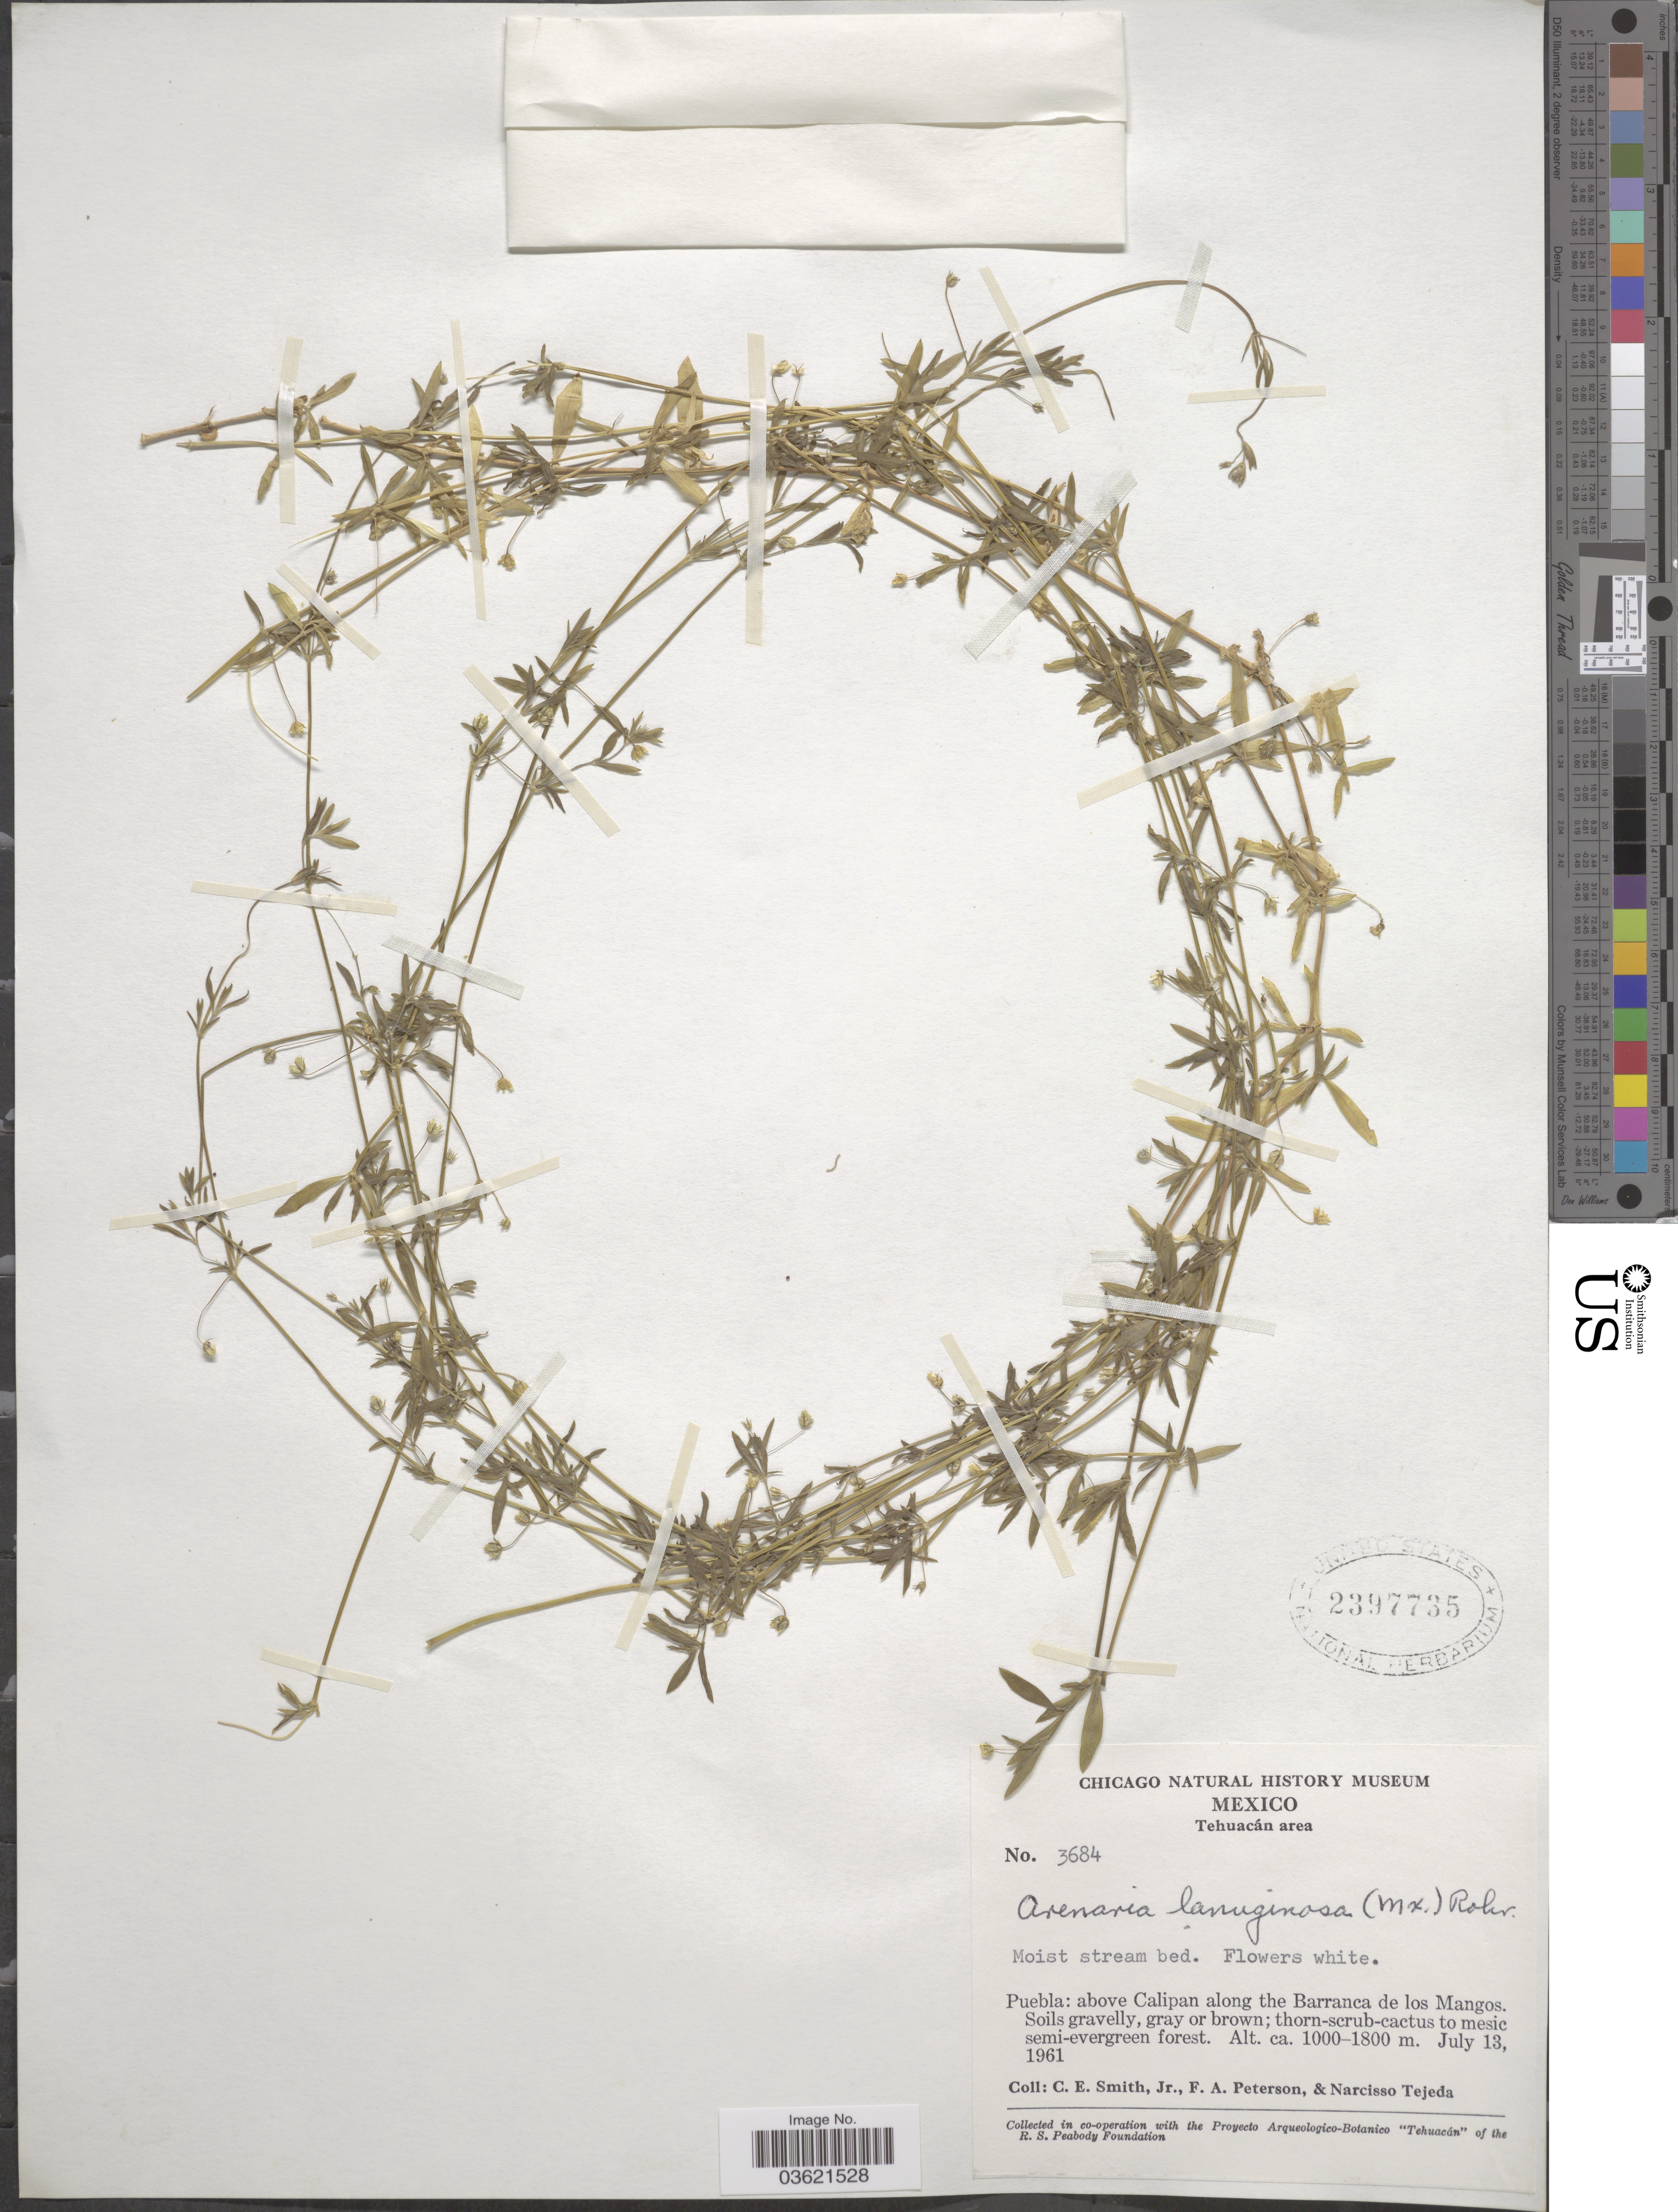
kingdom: Plantae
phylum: Tracheophyta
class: Magnoliopsida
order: Caryophyllales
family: Caryophyllaceae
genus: Arenaria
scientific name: Arenaria lanuginosa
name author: (Michx.) Rohrb.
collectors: C. E. Smith Jr., F. A. Peterson & N. Tejeda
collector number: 3684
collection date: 1961-07-13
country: Mexico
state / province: Puebla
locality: Tehuacán area. Above Calipan along the Barranca de los Mangos.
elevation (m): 1000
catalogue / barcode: US 2397735